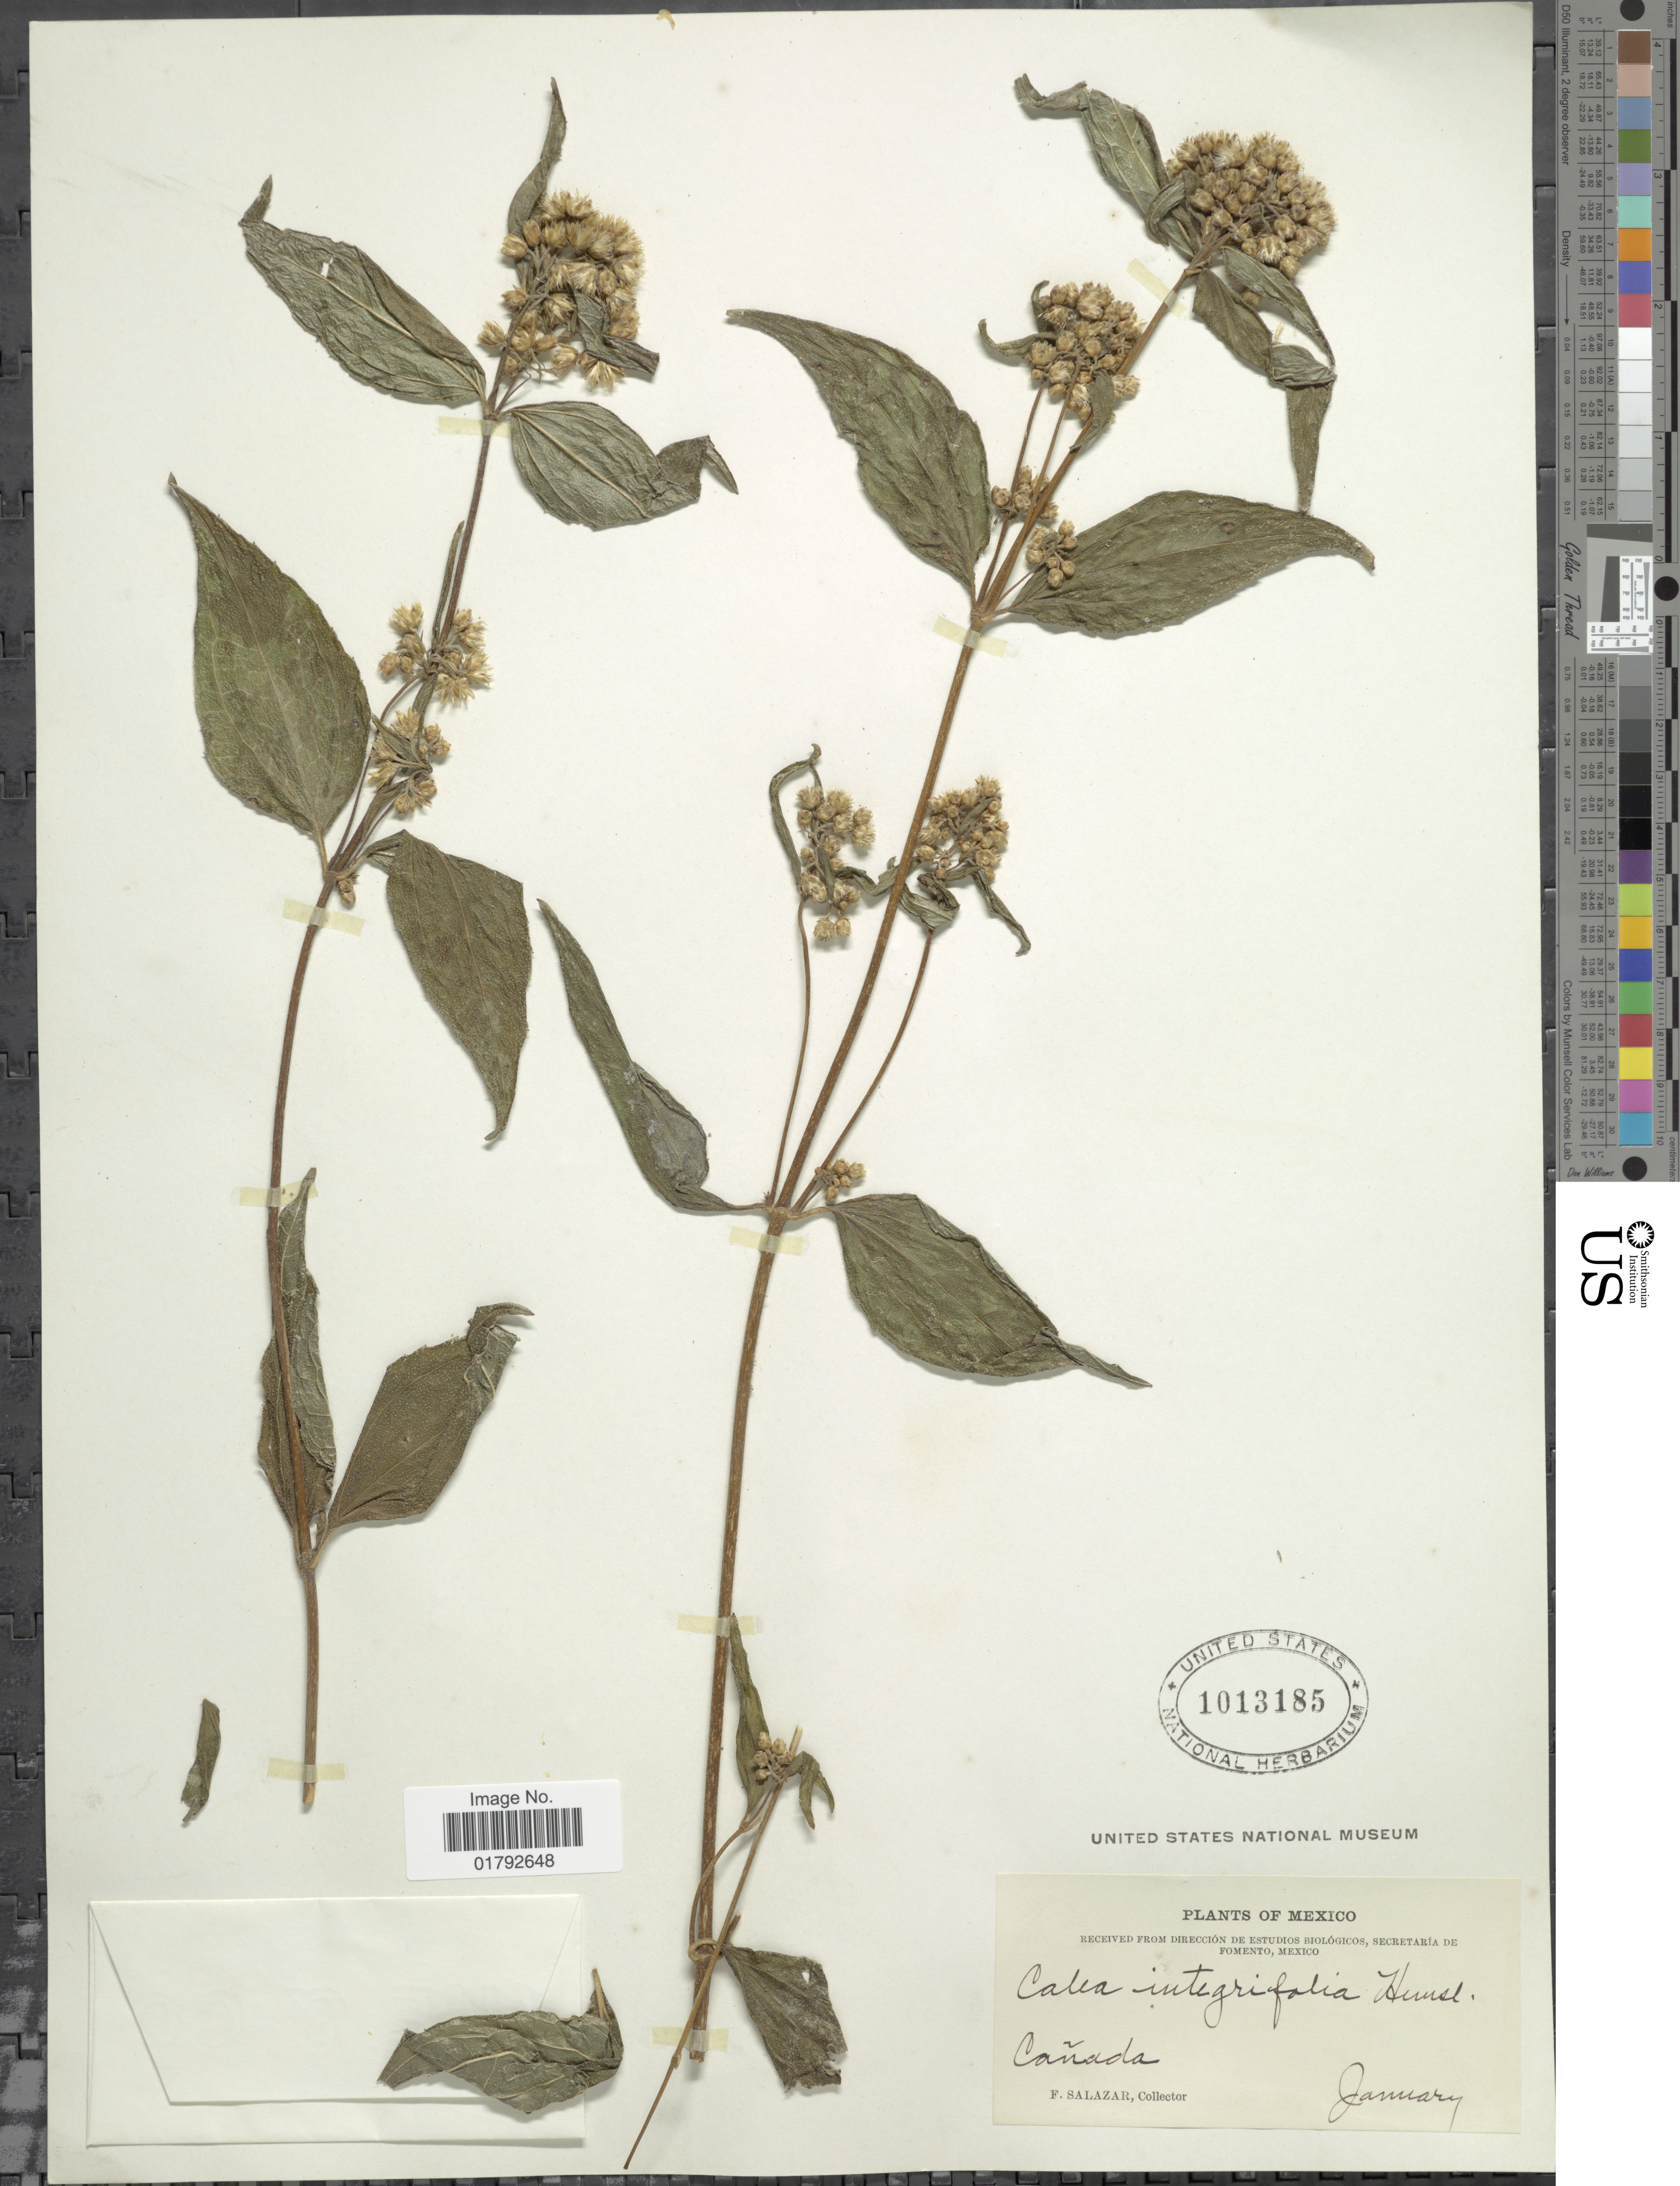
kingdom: Plantae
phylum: Tracheophyta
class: Magnoliopsida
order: Asterales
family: Asteraceae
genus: Alloispermum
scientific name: Alloispermum integrifolium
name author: (DC.) H. Rob.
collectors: F. Salazar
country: Mexico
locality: Cañada, Mexico.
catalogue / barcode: US 1013185